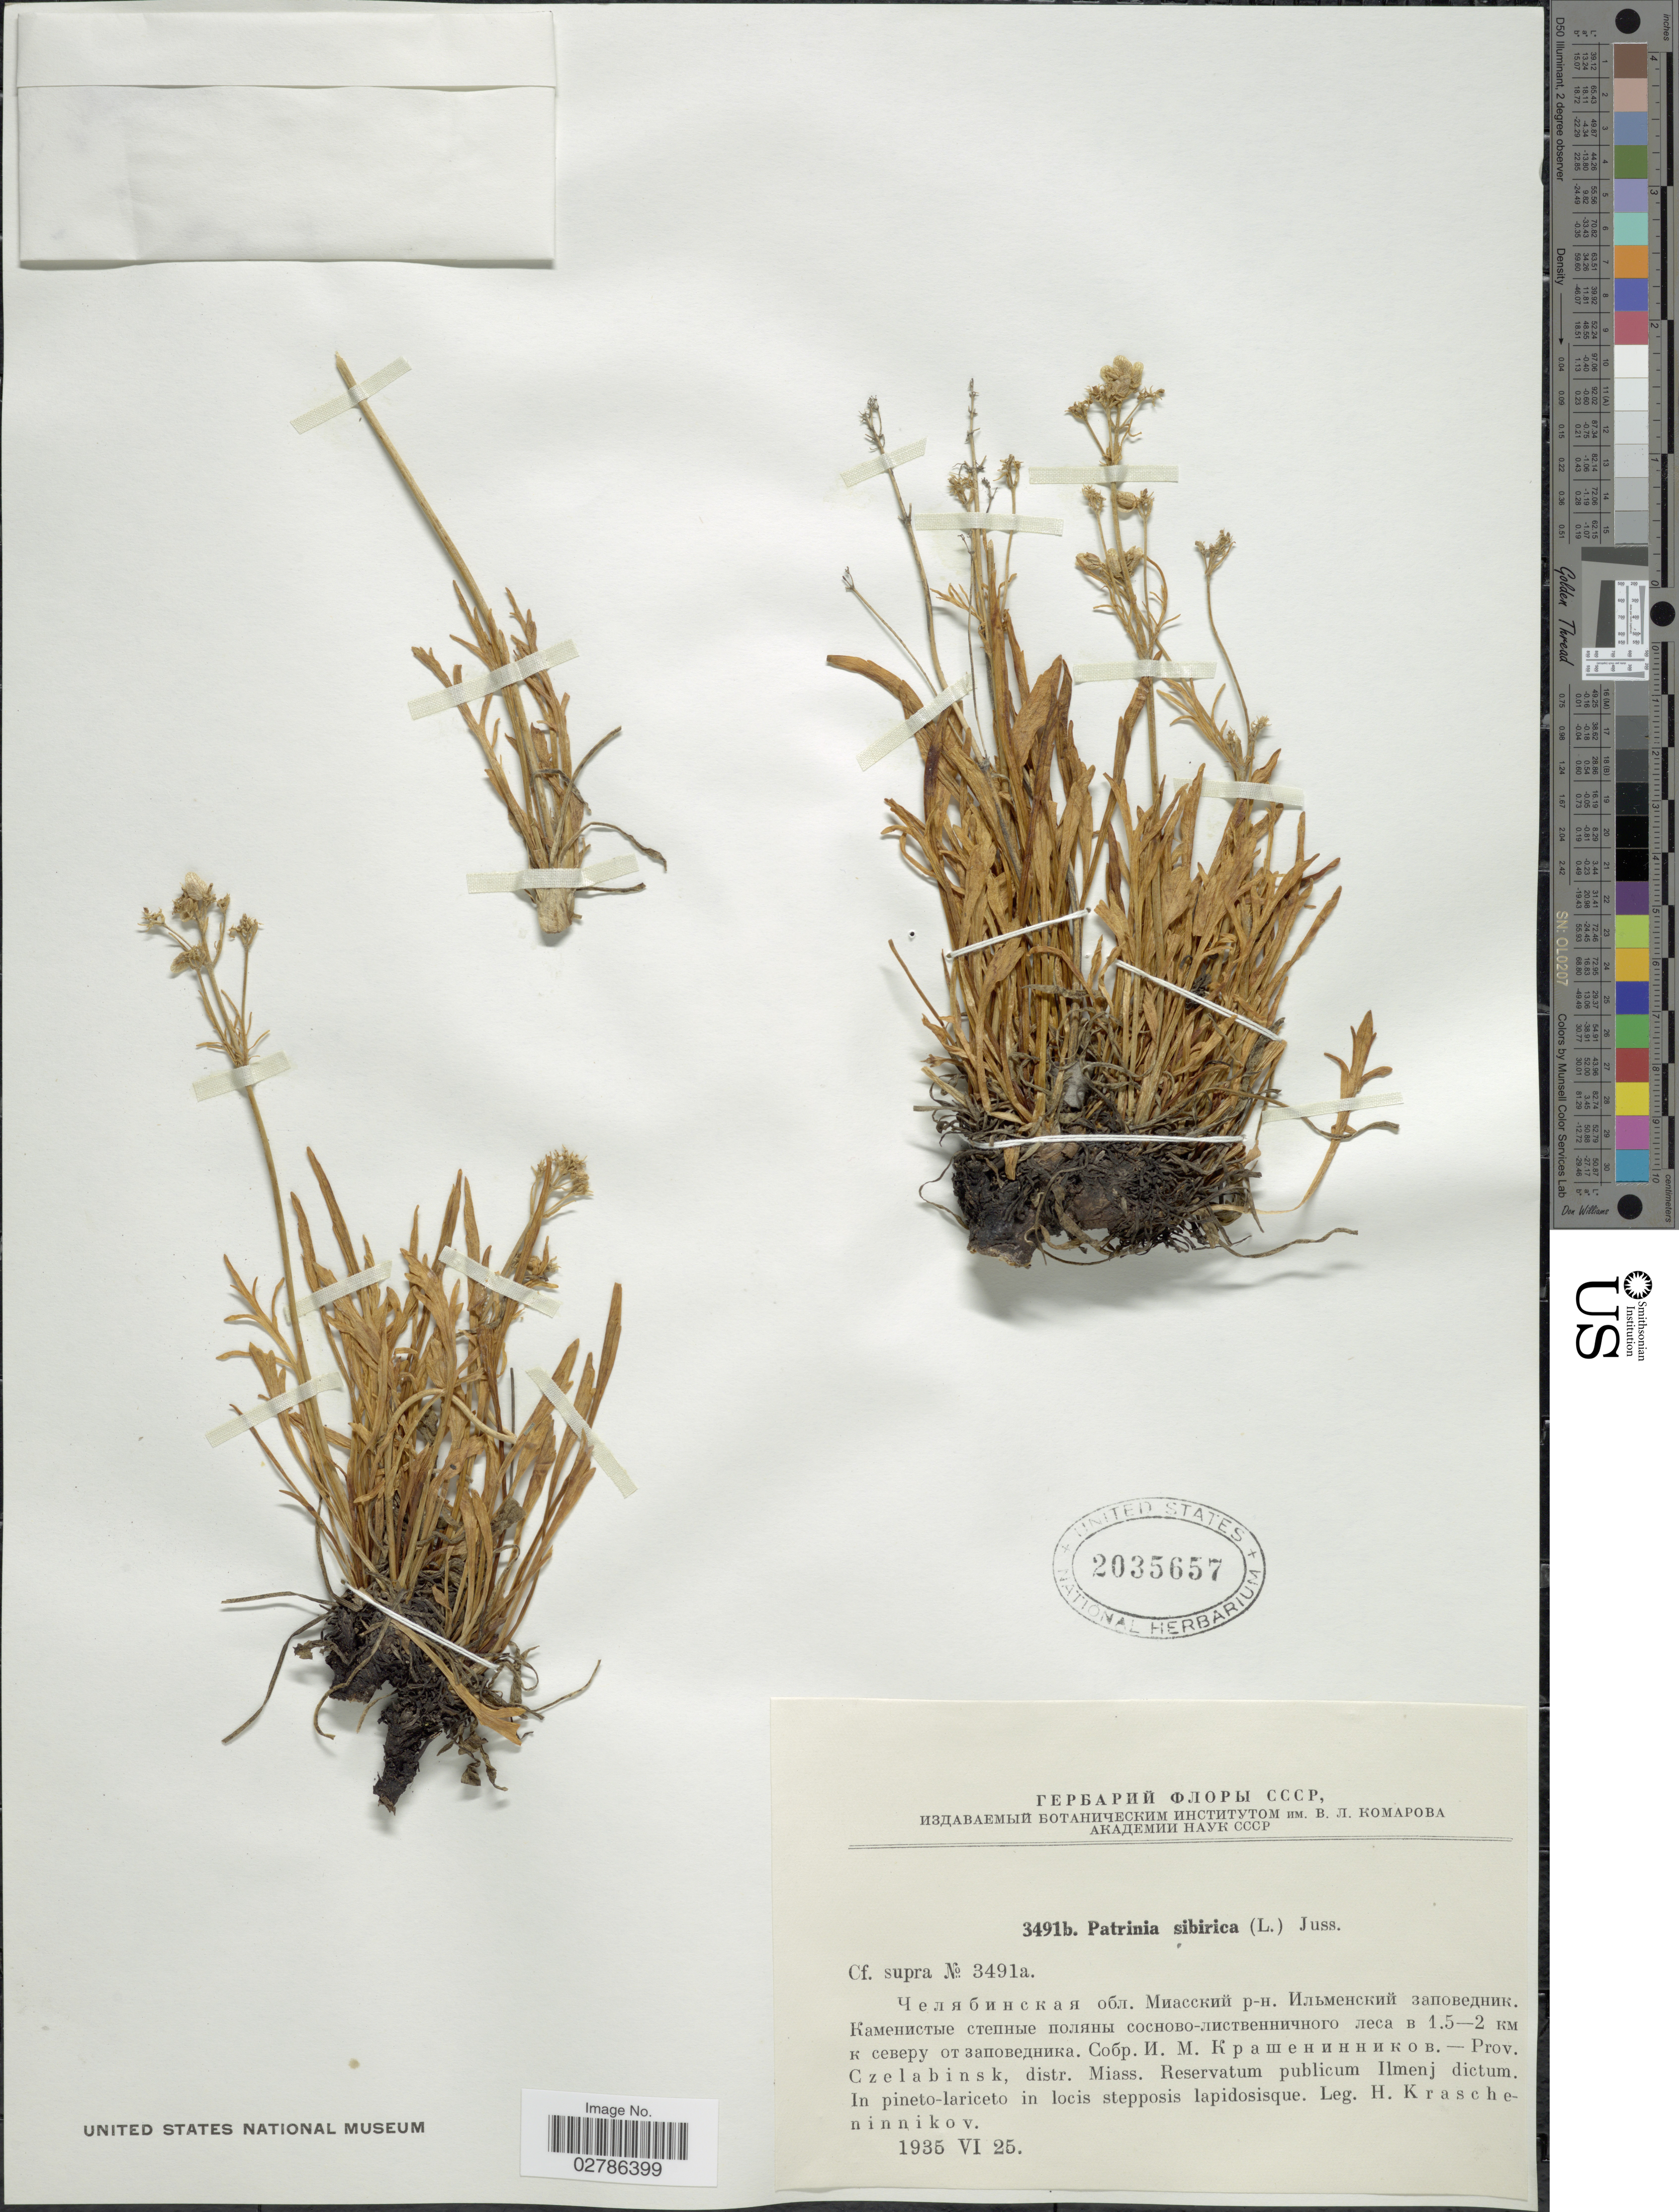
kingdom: Plantae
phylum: Tracheophyta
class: Magnoliopsida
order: Dipsacales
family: Caprifoliaceae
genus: Patrinia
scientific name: Patrinia sibirica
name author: (L.) Juss.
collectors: H. Krascheninnikov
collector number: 3491b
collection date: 1935-06-25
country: Russian Federation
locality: Prov. Czelabinsk, distr. Miass.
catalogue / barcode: US 2035657